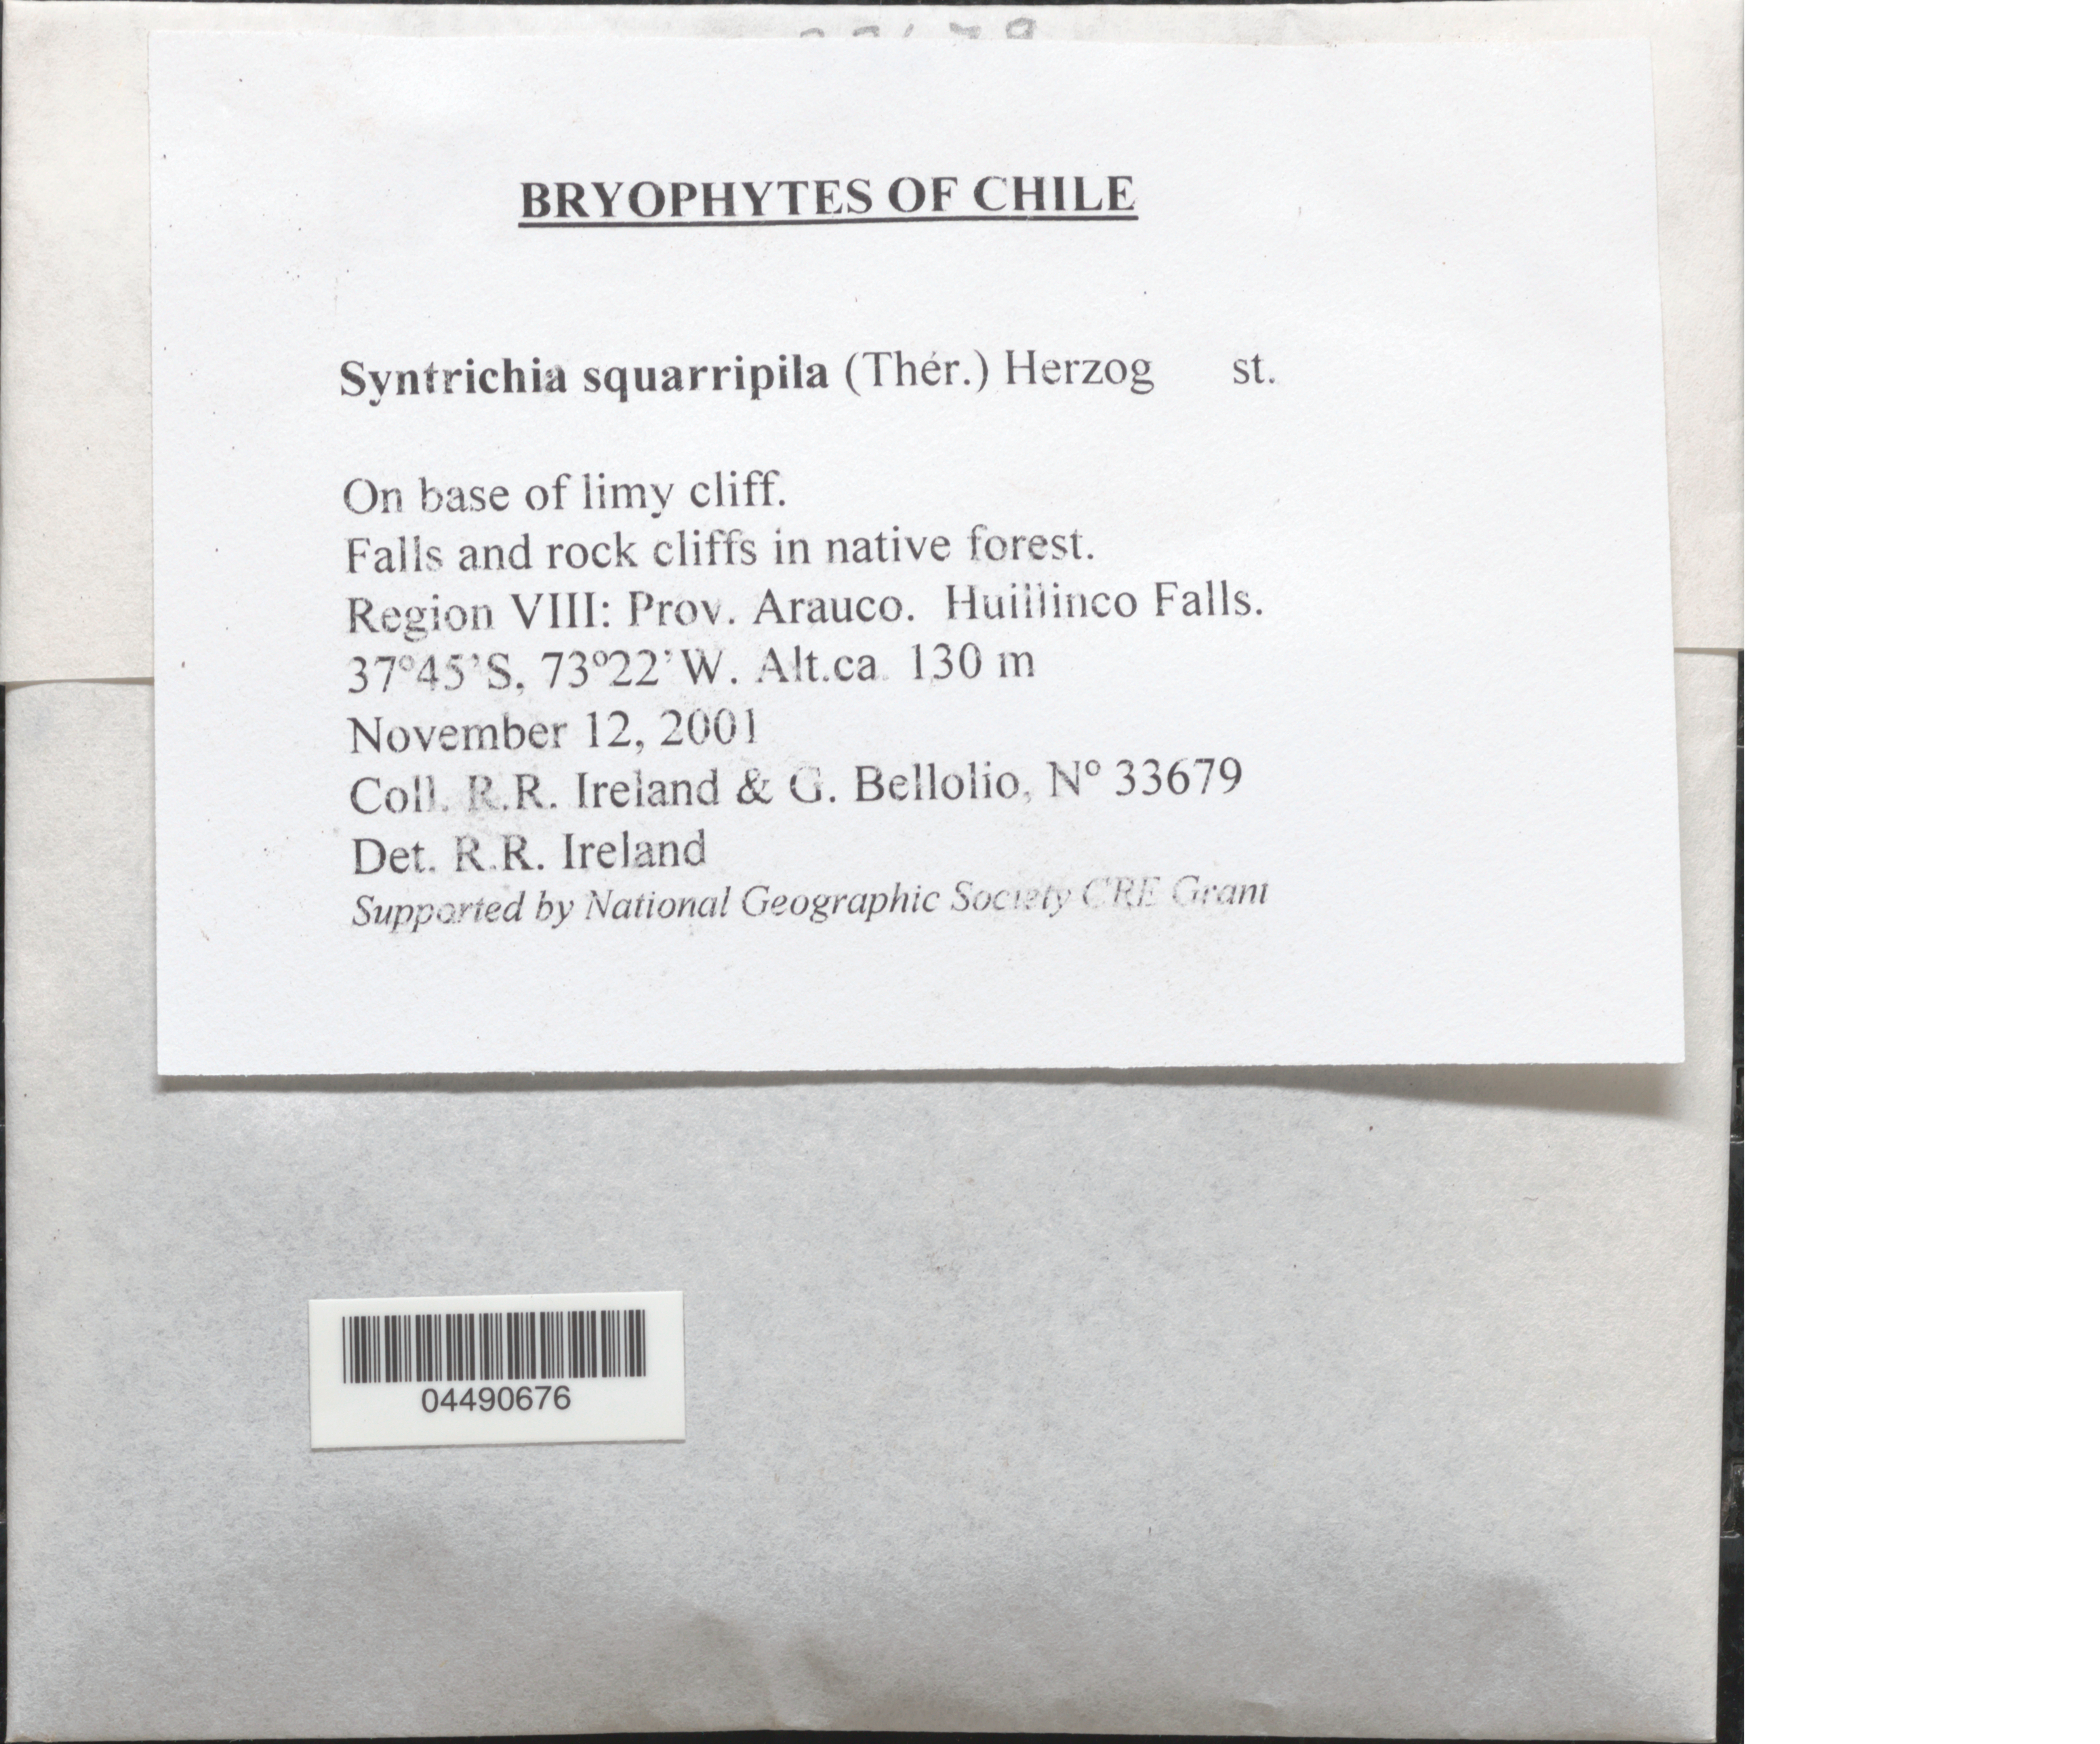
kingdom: Plantae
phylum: Bryophyta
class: Bryopsida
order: Pottiales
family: Pottiaceae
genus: Syntrichia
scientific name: Syntrichia squarripila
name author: M. J. Cano & M. T. Gallego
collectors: R. Ireland & G. Bellolio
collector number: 33679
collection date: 2001-11-12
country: Chile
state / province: Bio-Bío (VIII)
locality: Region VIII: Prov. Arauco. Huillinco Falls.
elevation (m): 130